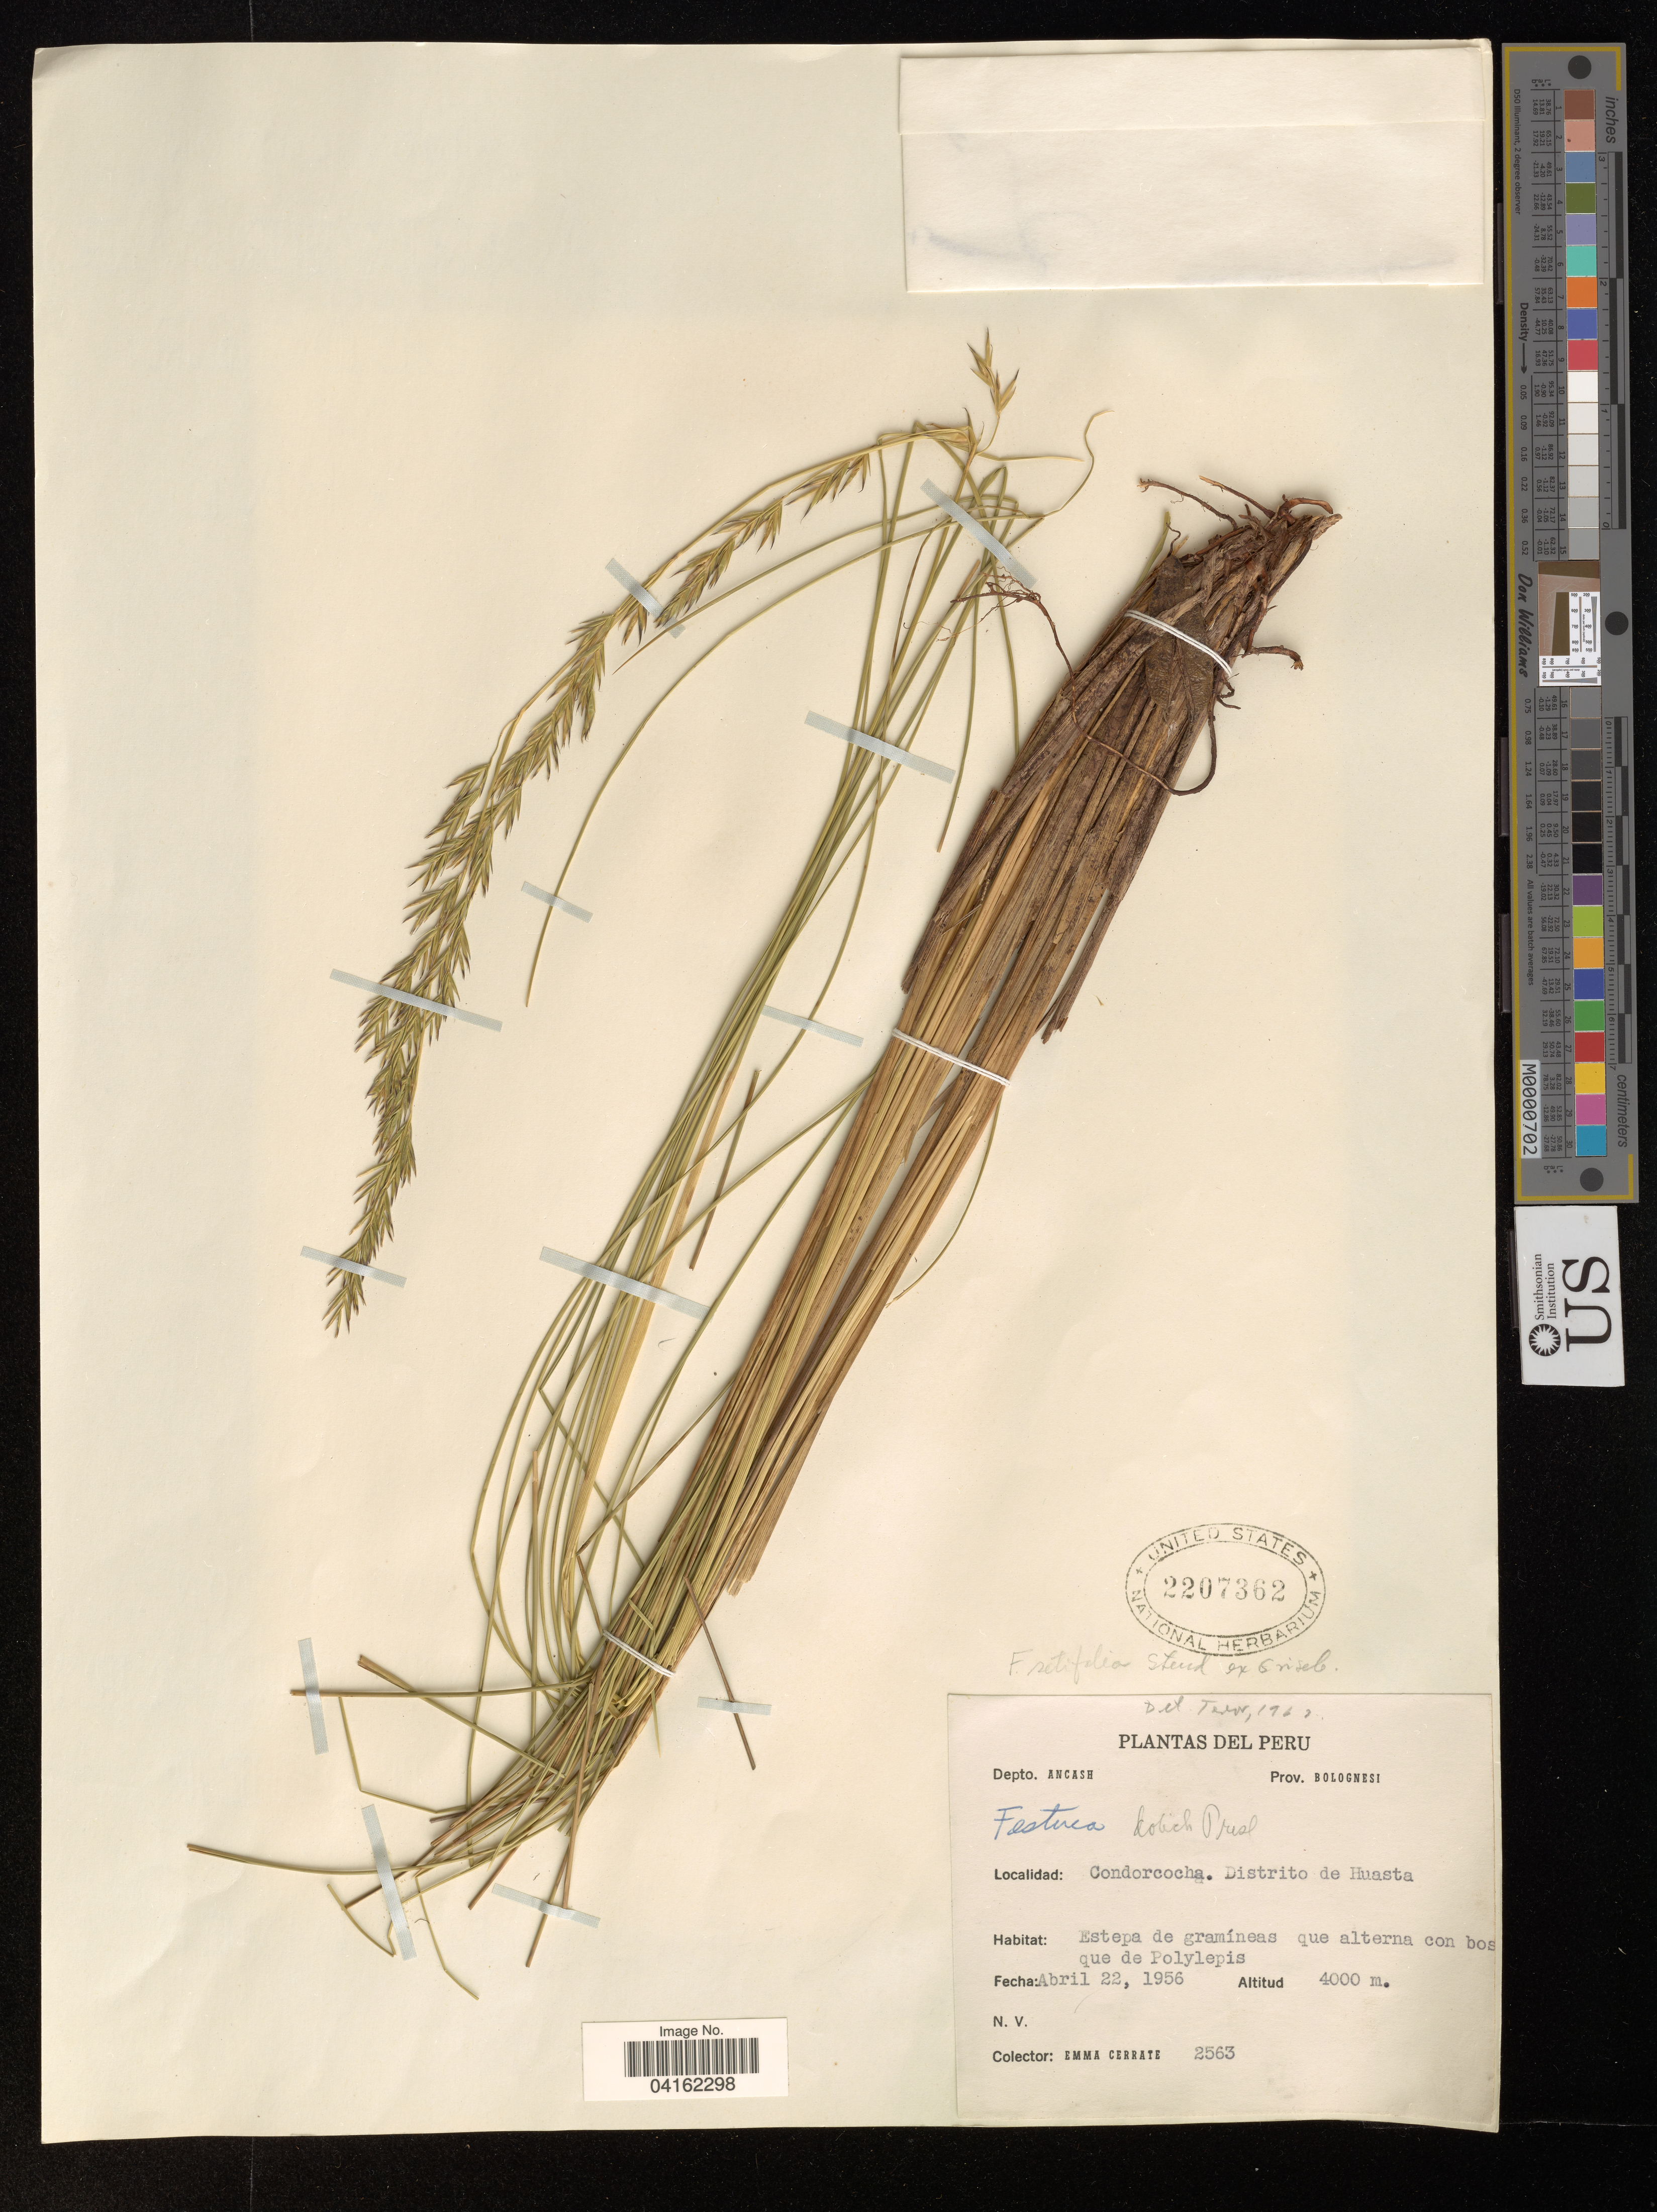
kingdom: Plantae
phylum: Tracheophyta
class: Liliopsida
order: Poales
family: Poaceae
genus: Festuca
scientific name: Festuca setifolia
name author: Steud. ex Griseb.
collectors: E. Cerrate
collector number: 2563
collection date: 1956-04-22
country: Peru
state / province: Ancash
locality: Prov. Bolognesi. Condorcocha. Distrito de Huasta.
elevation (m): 4000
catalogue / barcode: US 2207362